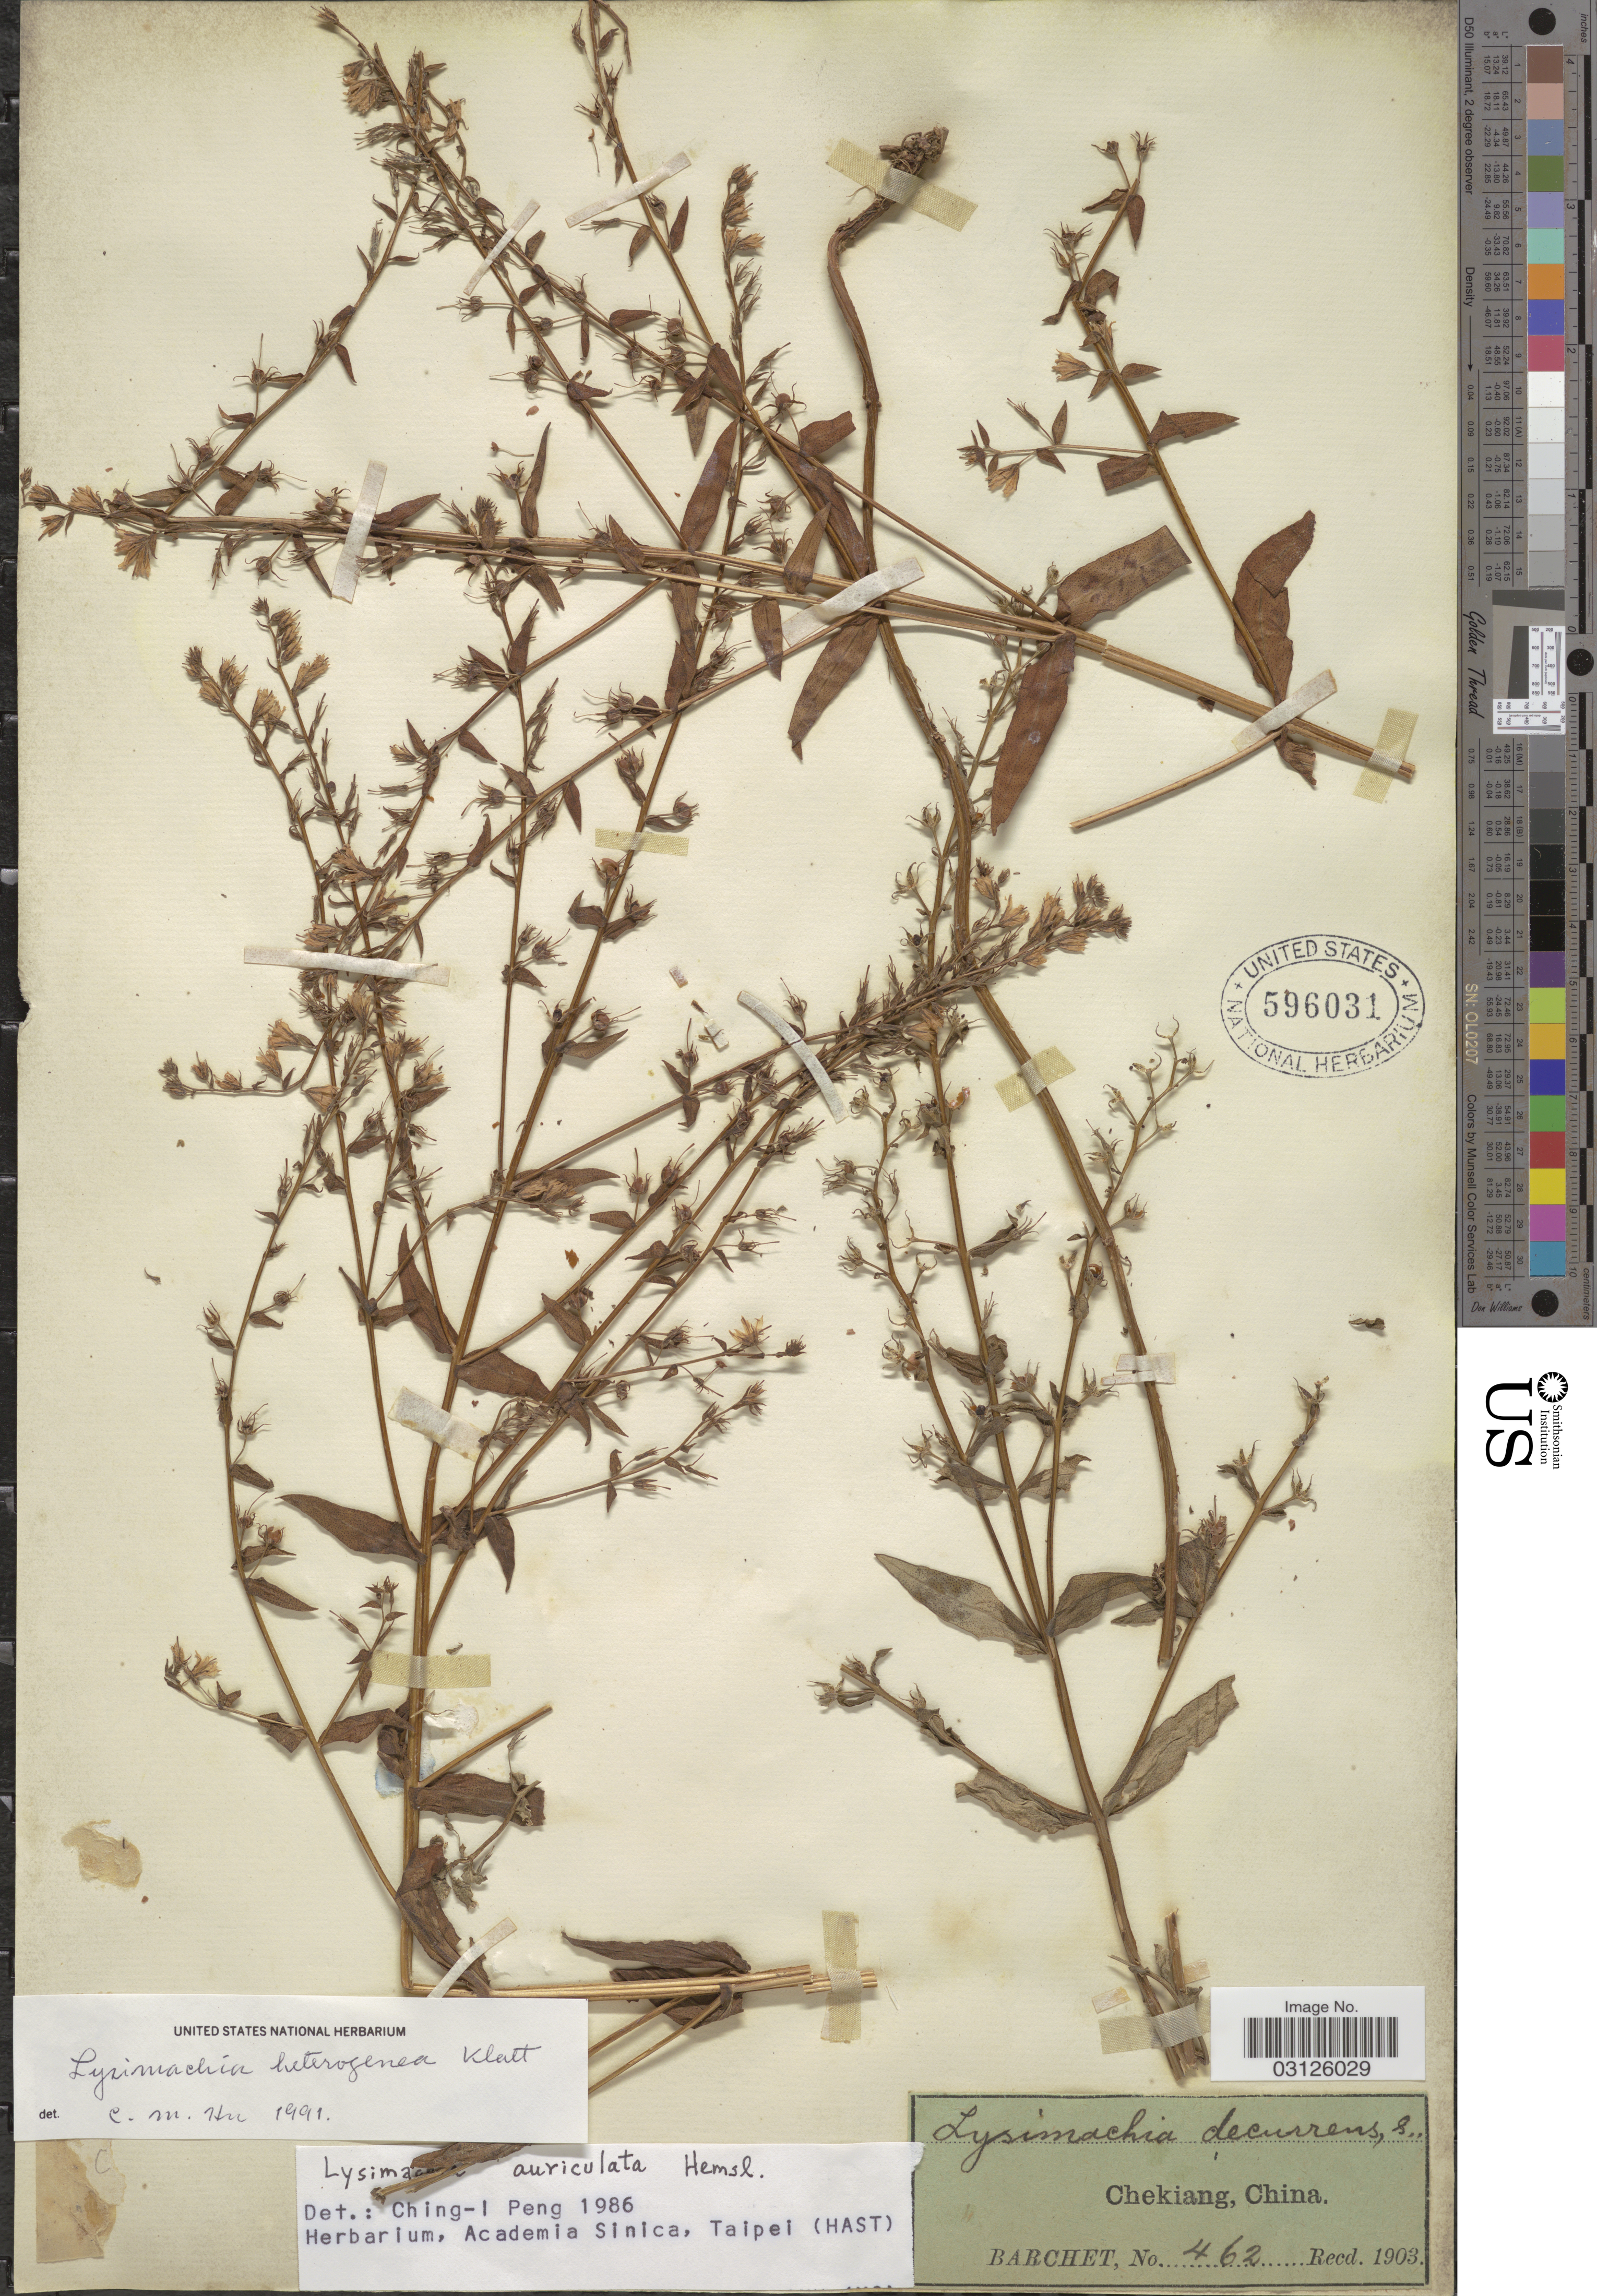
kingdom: Plantae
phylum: Tracheophyta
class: Magnoliopsida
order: Ericales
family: Primulaceae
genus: Lysimachia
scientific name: Lysimachia auriculata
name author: Hemsl.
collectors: S. P. Barchet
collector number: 462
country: China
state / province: Zhejiang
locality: Chekiang.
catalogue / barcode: US 596031